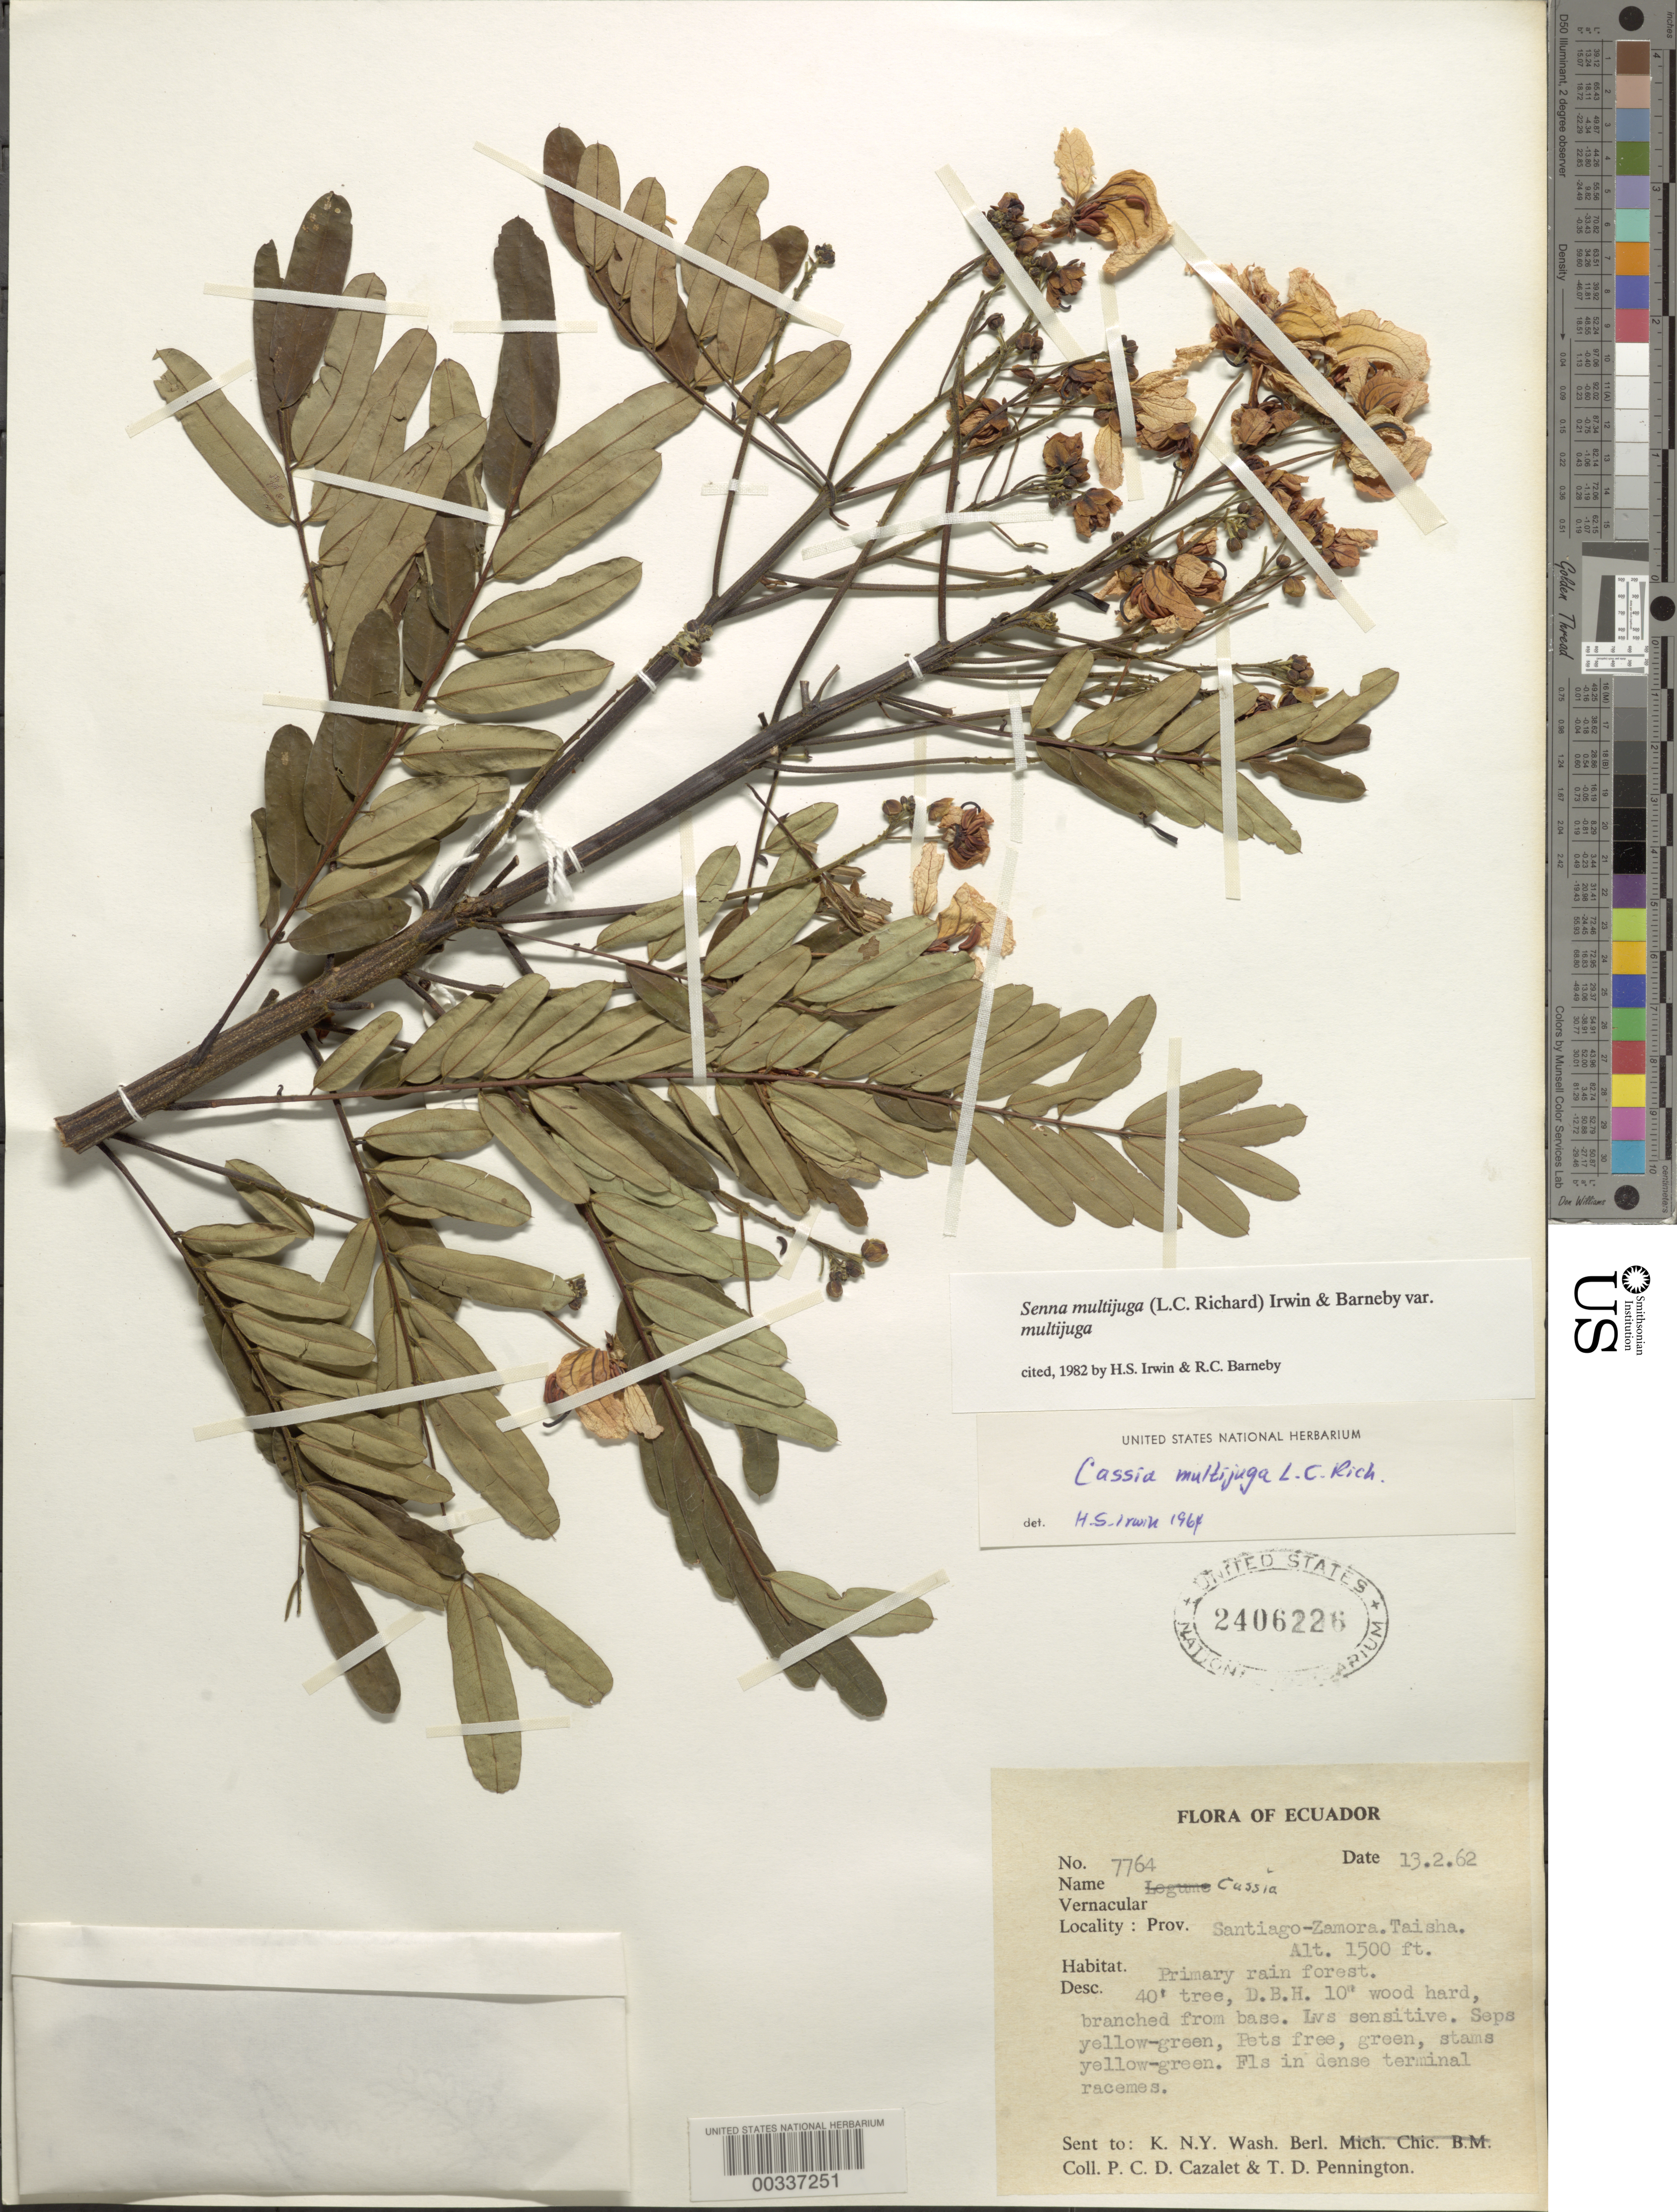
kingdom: Plantae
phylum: Tracheophyta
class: Magnoliopsida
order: Fabales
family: Fabaceae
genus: Senna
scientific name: Senna multijuga var. multijuga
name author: (Rich.) H.S. Irwin & Barneby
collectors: P. Cazalet & T. D. Pennington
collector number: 7762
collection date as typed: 13 Feb 1962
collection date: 1962-02-13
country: Ecuador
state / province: Morona-Santiago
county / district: Taisha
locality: Taisha; Santiago-Zamora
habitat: Primary rain forest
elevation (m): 457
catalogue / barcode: US 2406226